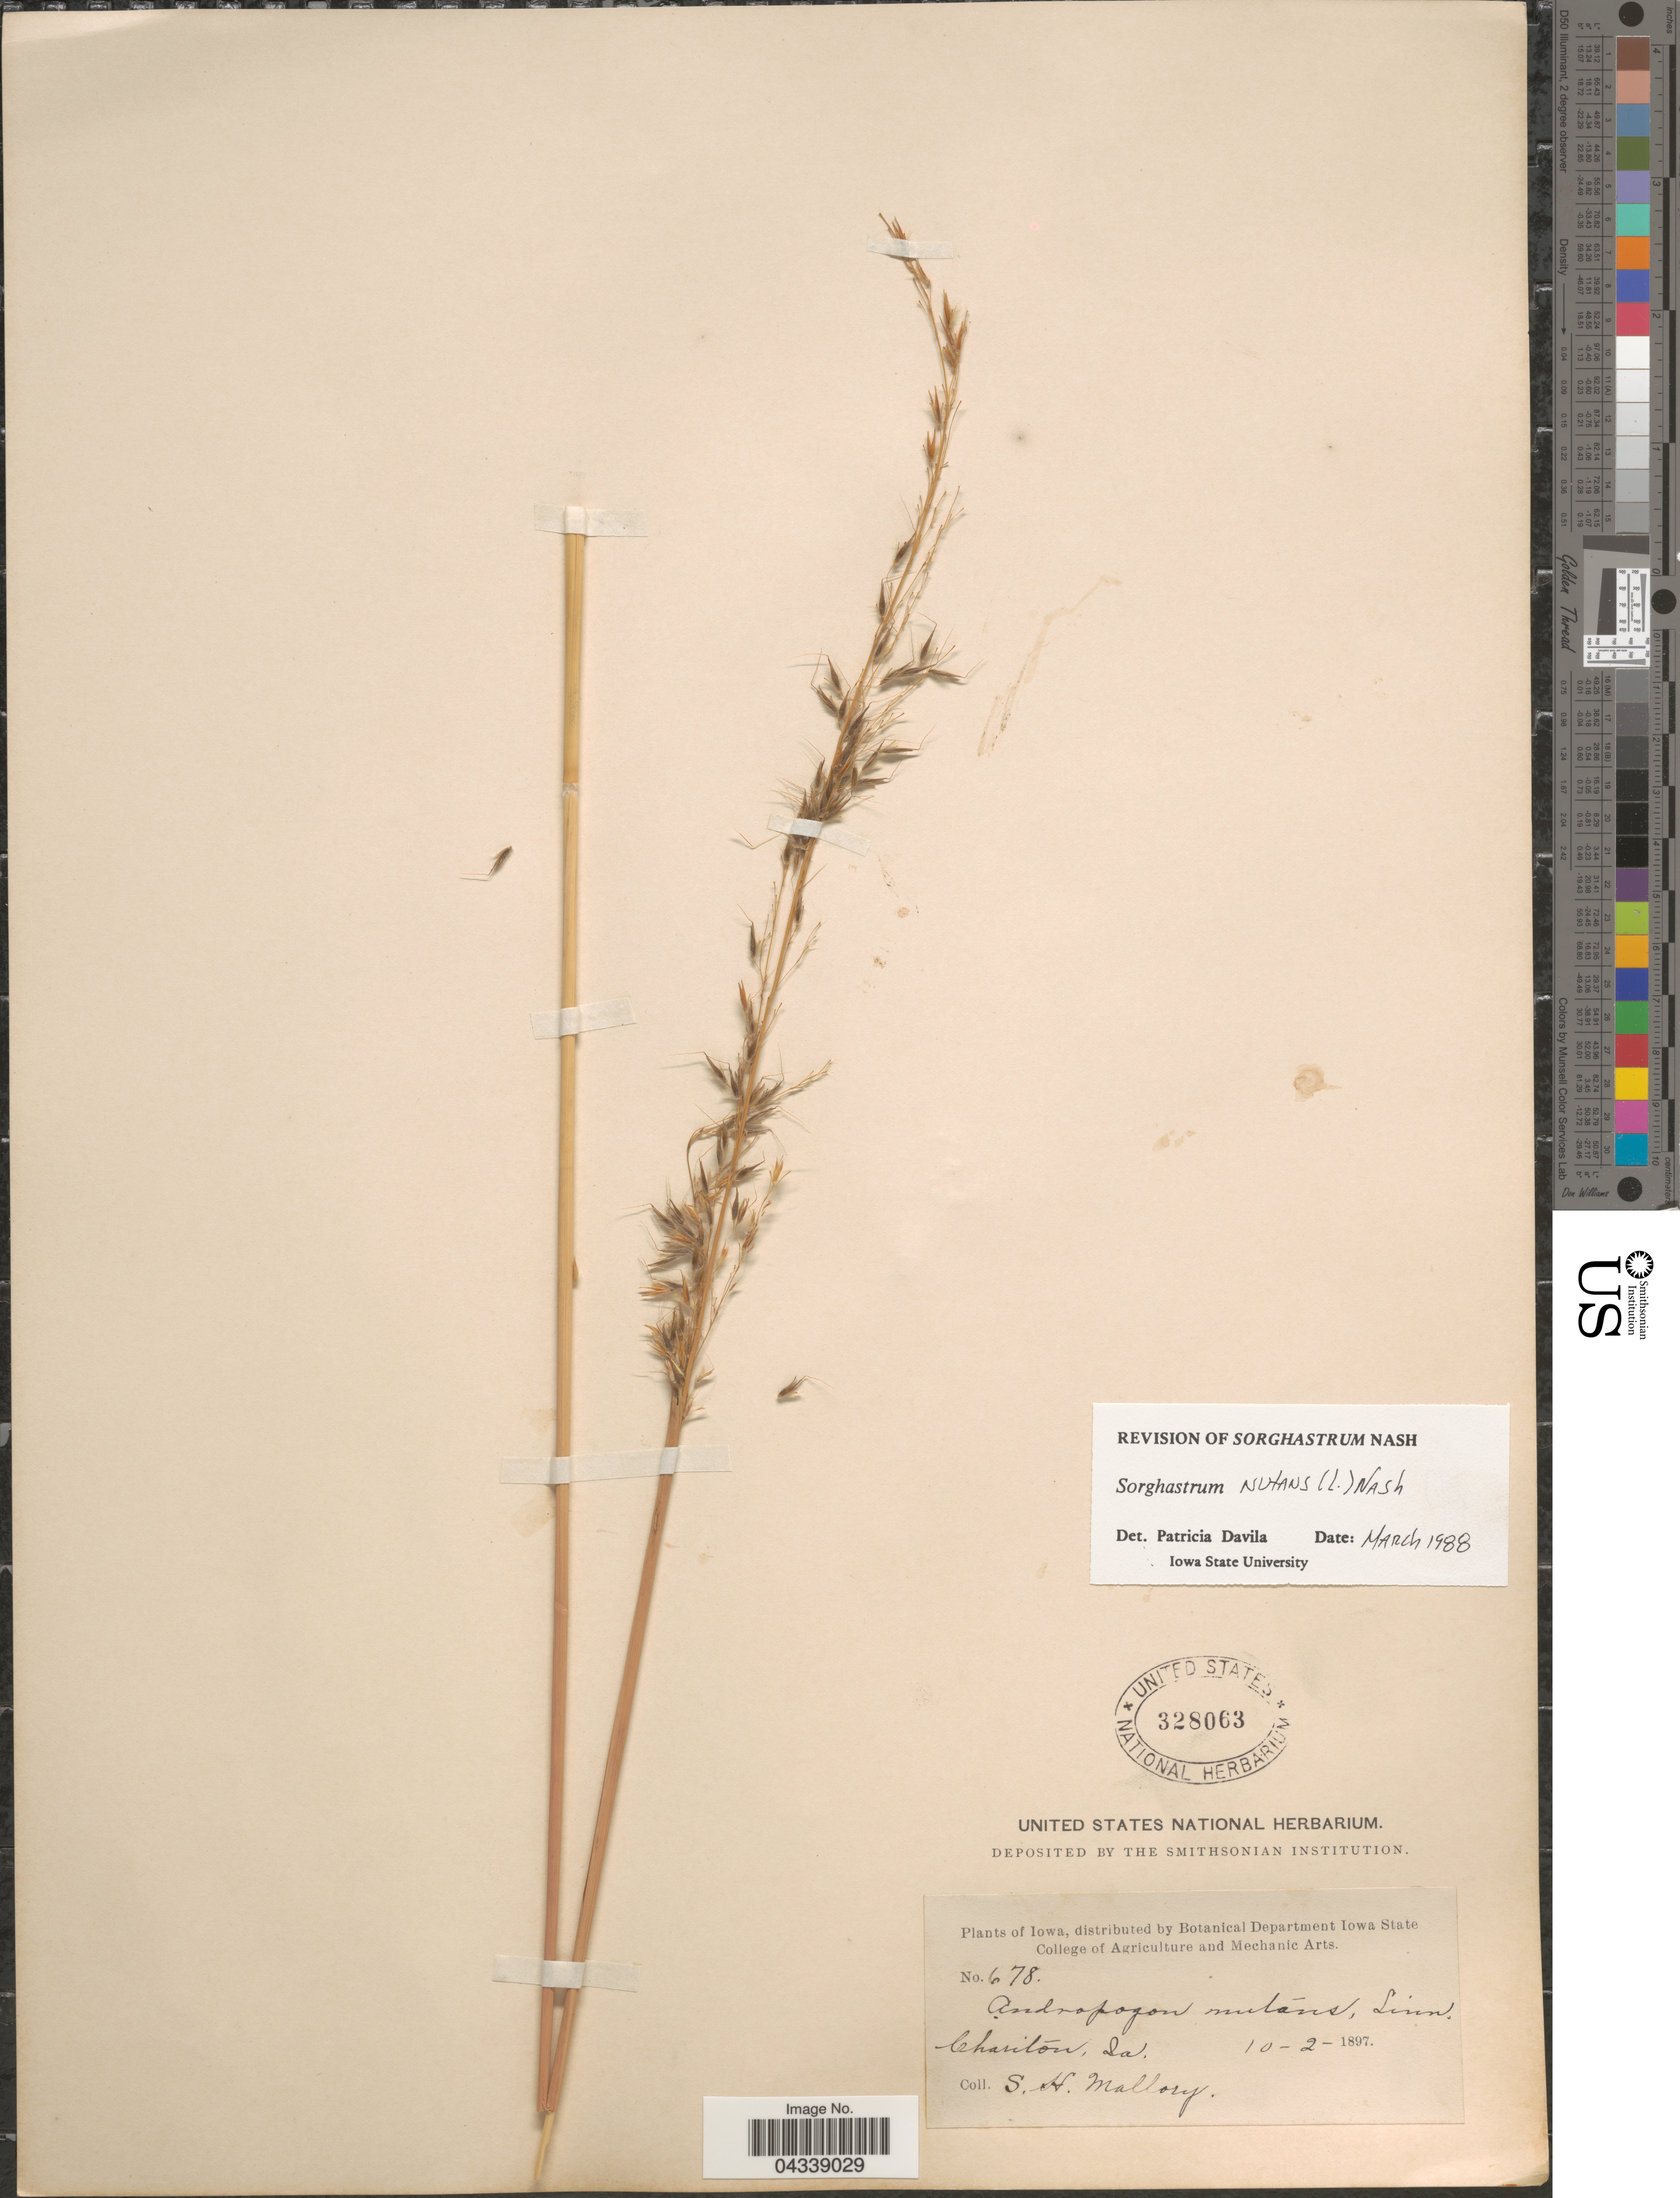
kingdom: Plantae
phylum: Tracheophyta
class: Liliopsida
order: Poales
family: Poaceae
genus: Sorghastrum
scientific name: Sorghastrum nutans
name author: (L.) Nash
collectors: S. Mallory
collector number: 678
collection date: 1897-10-02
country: United States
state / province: Iowa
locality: Chariton.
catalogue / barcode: US 328063